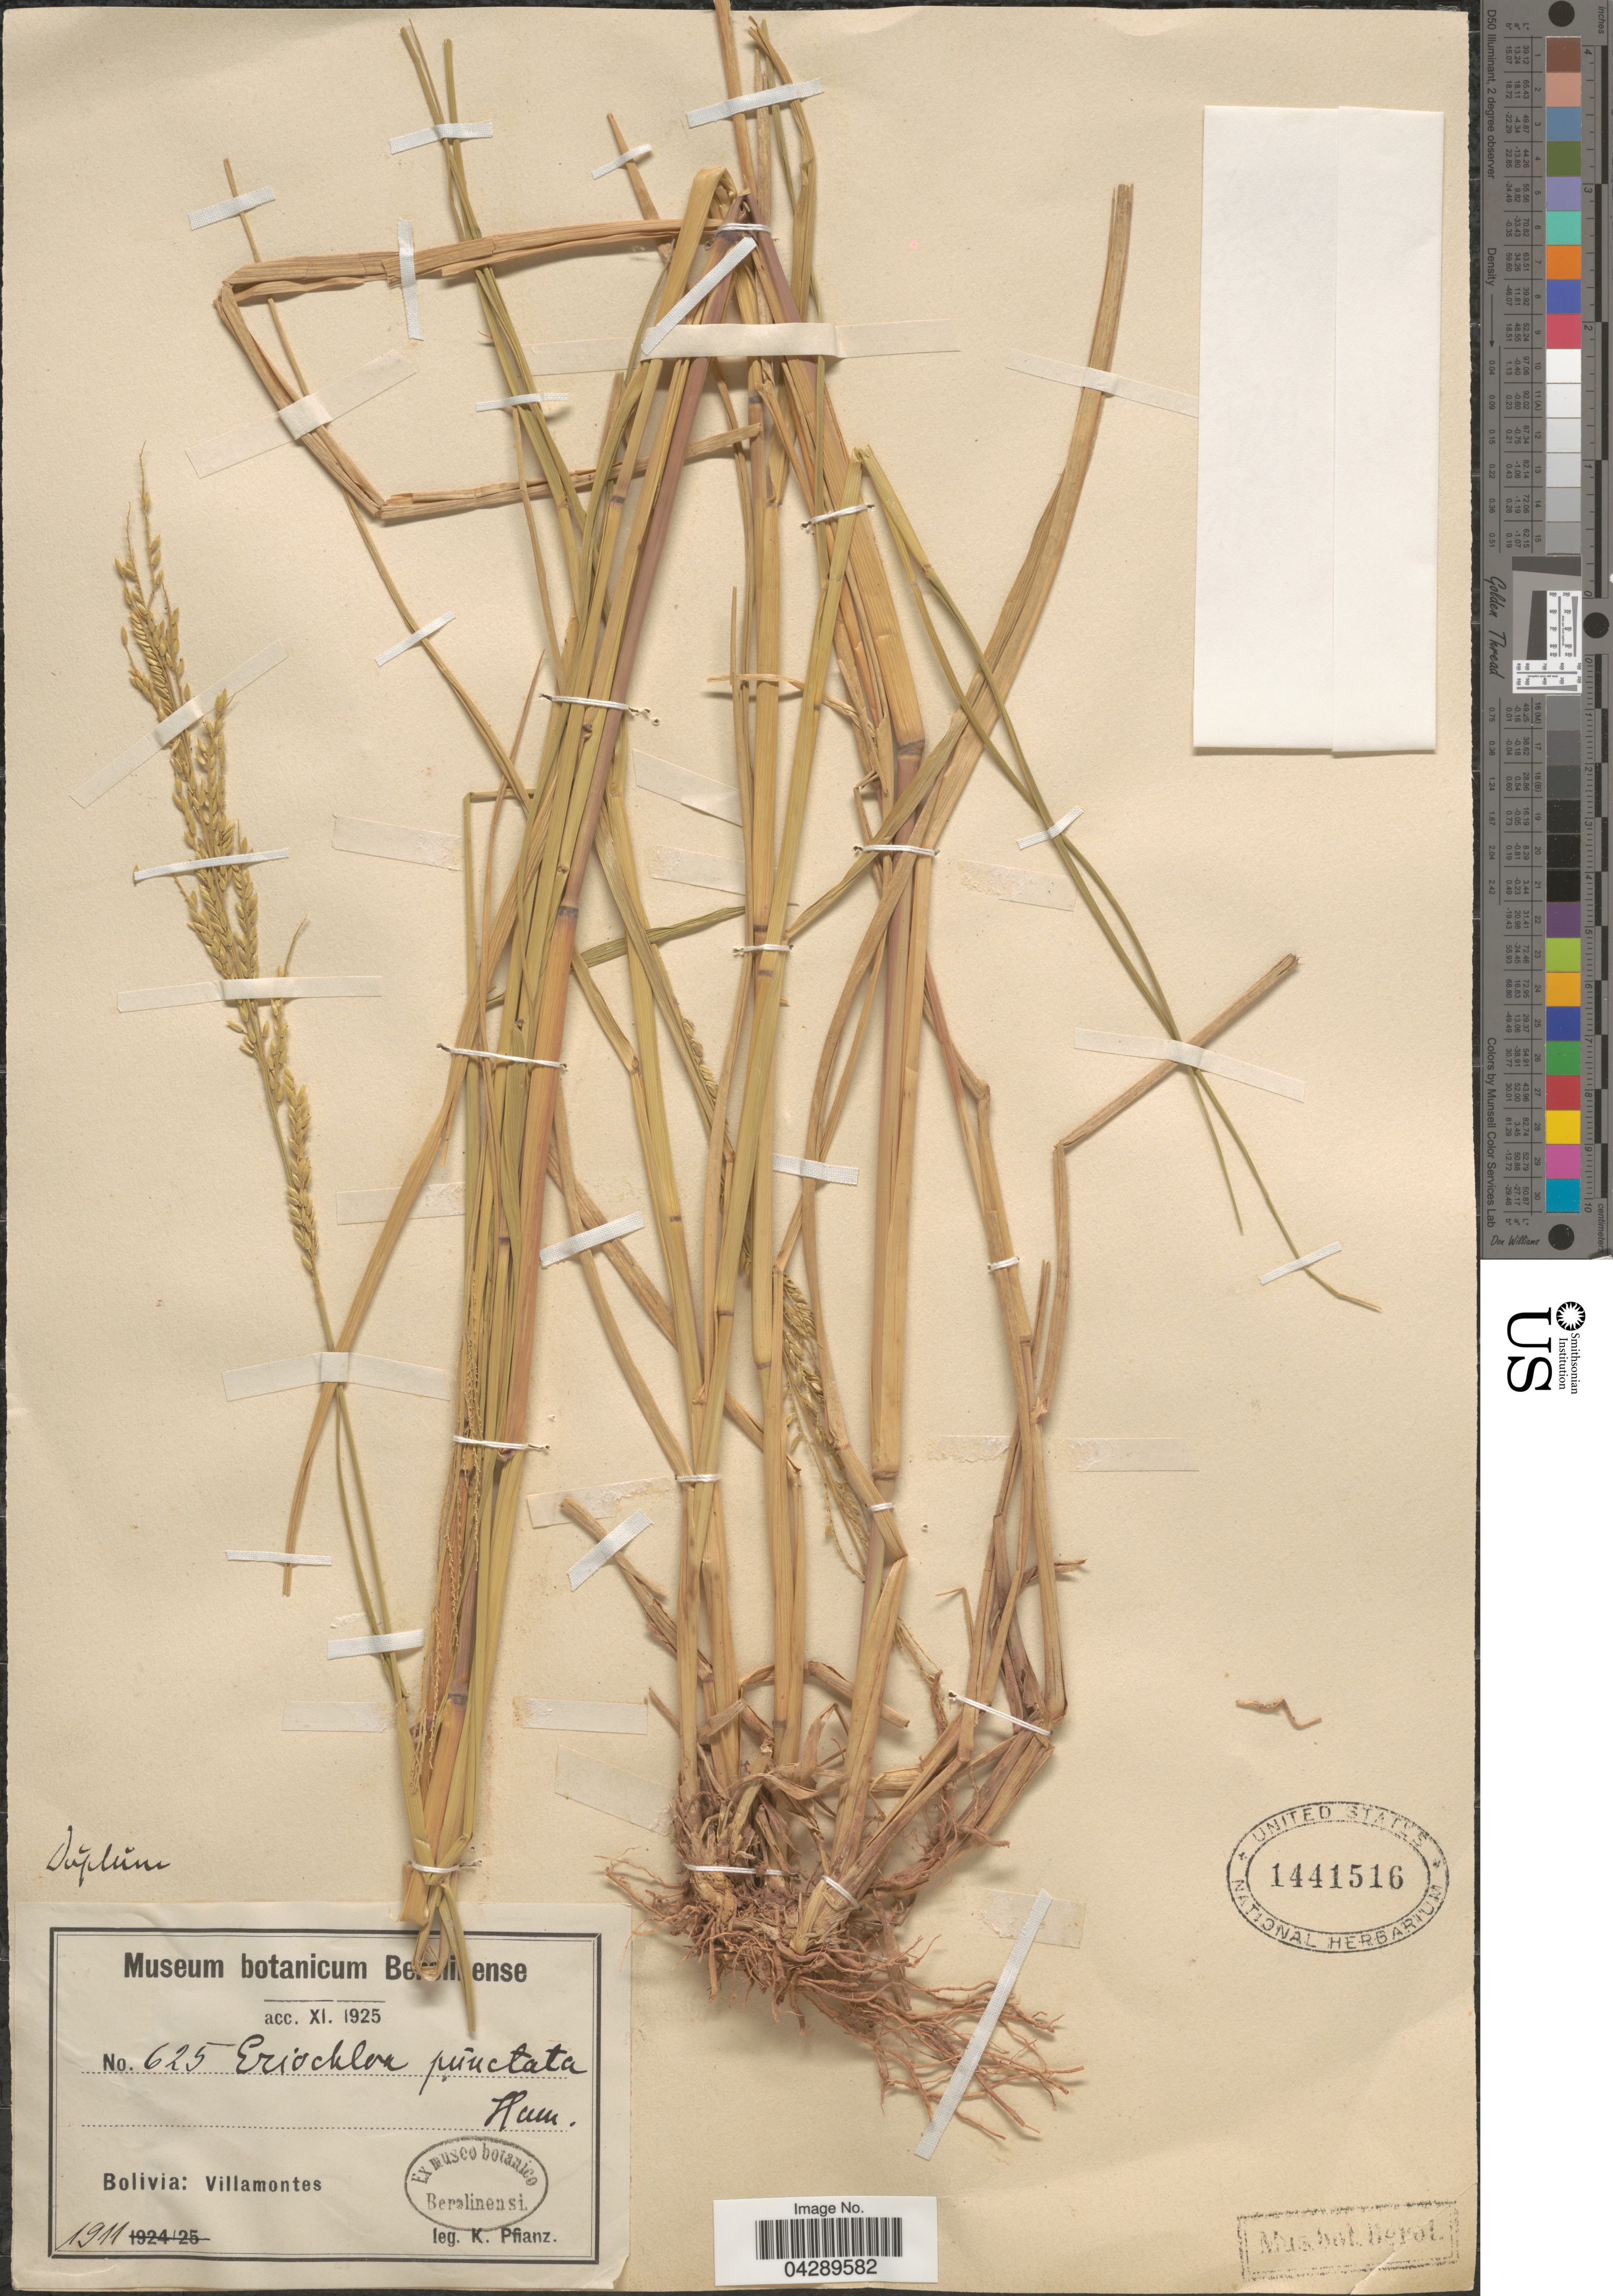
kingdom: Plantae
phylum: Tracheophyta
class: Liliopsida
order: Poales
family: Poaceae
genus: Eriochloa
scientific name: Eriochloa punctata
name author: (L.) Desv. ex Ham.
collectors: K. Pflanz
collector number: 625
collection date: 1911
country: Bolivia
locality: Villamontes.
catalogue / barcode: US 1441516